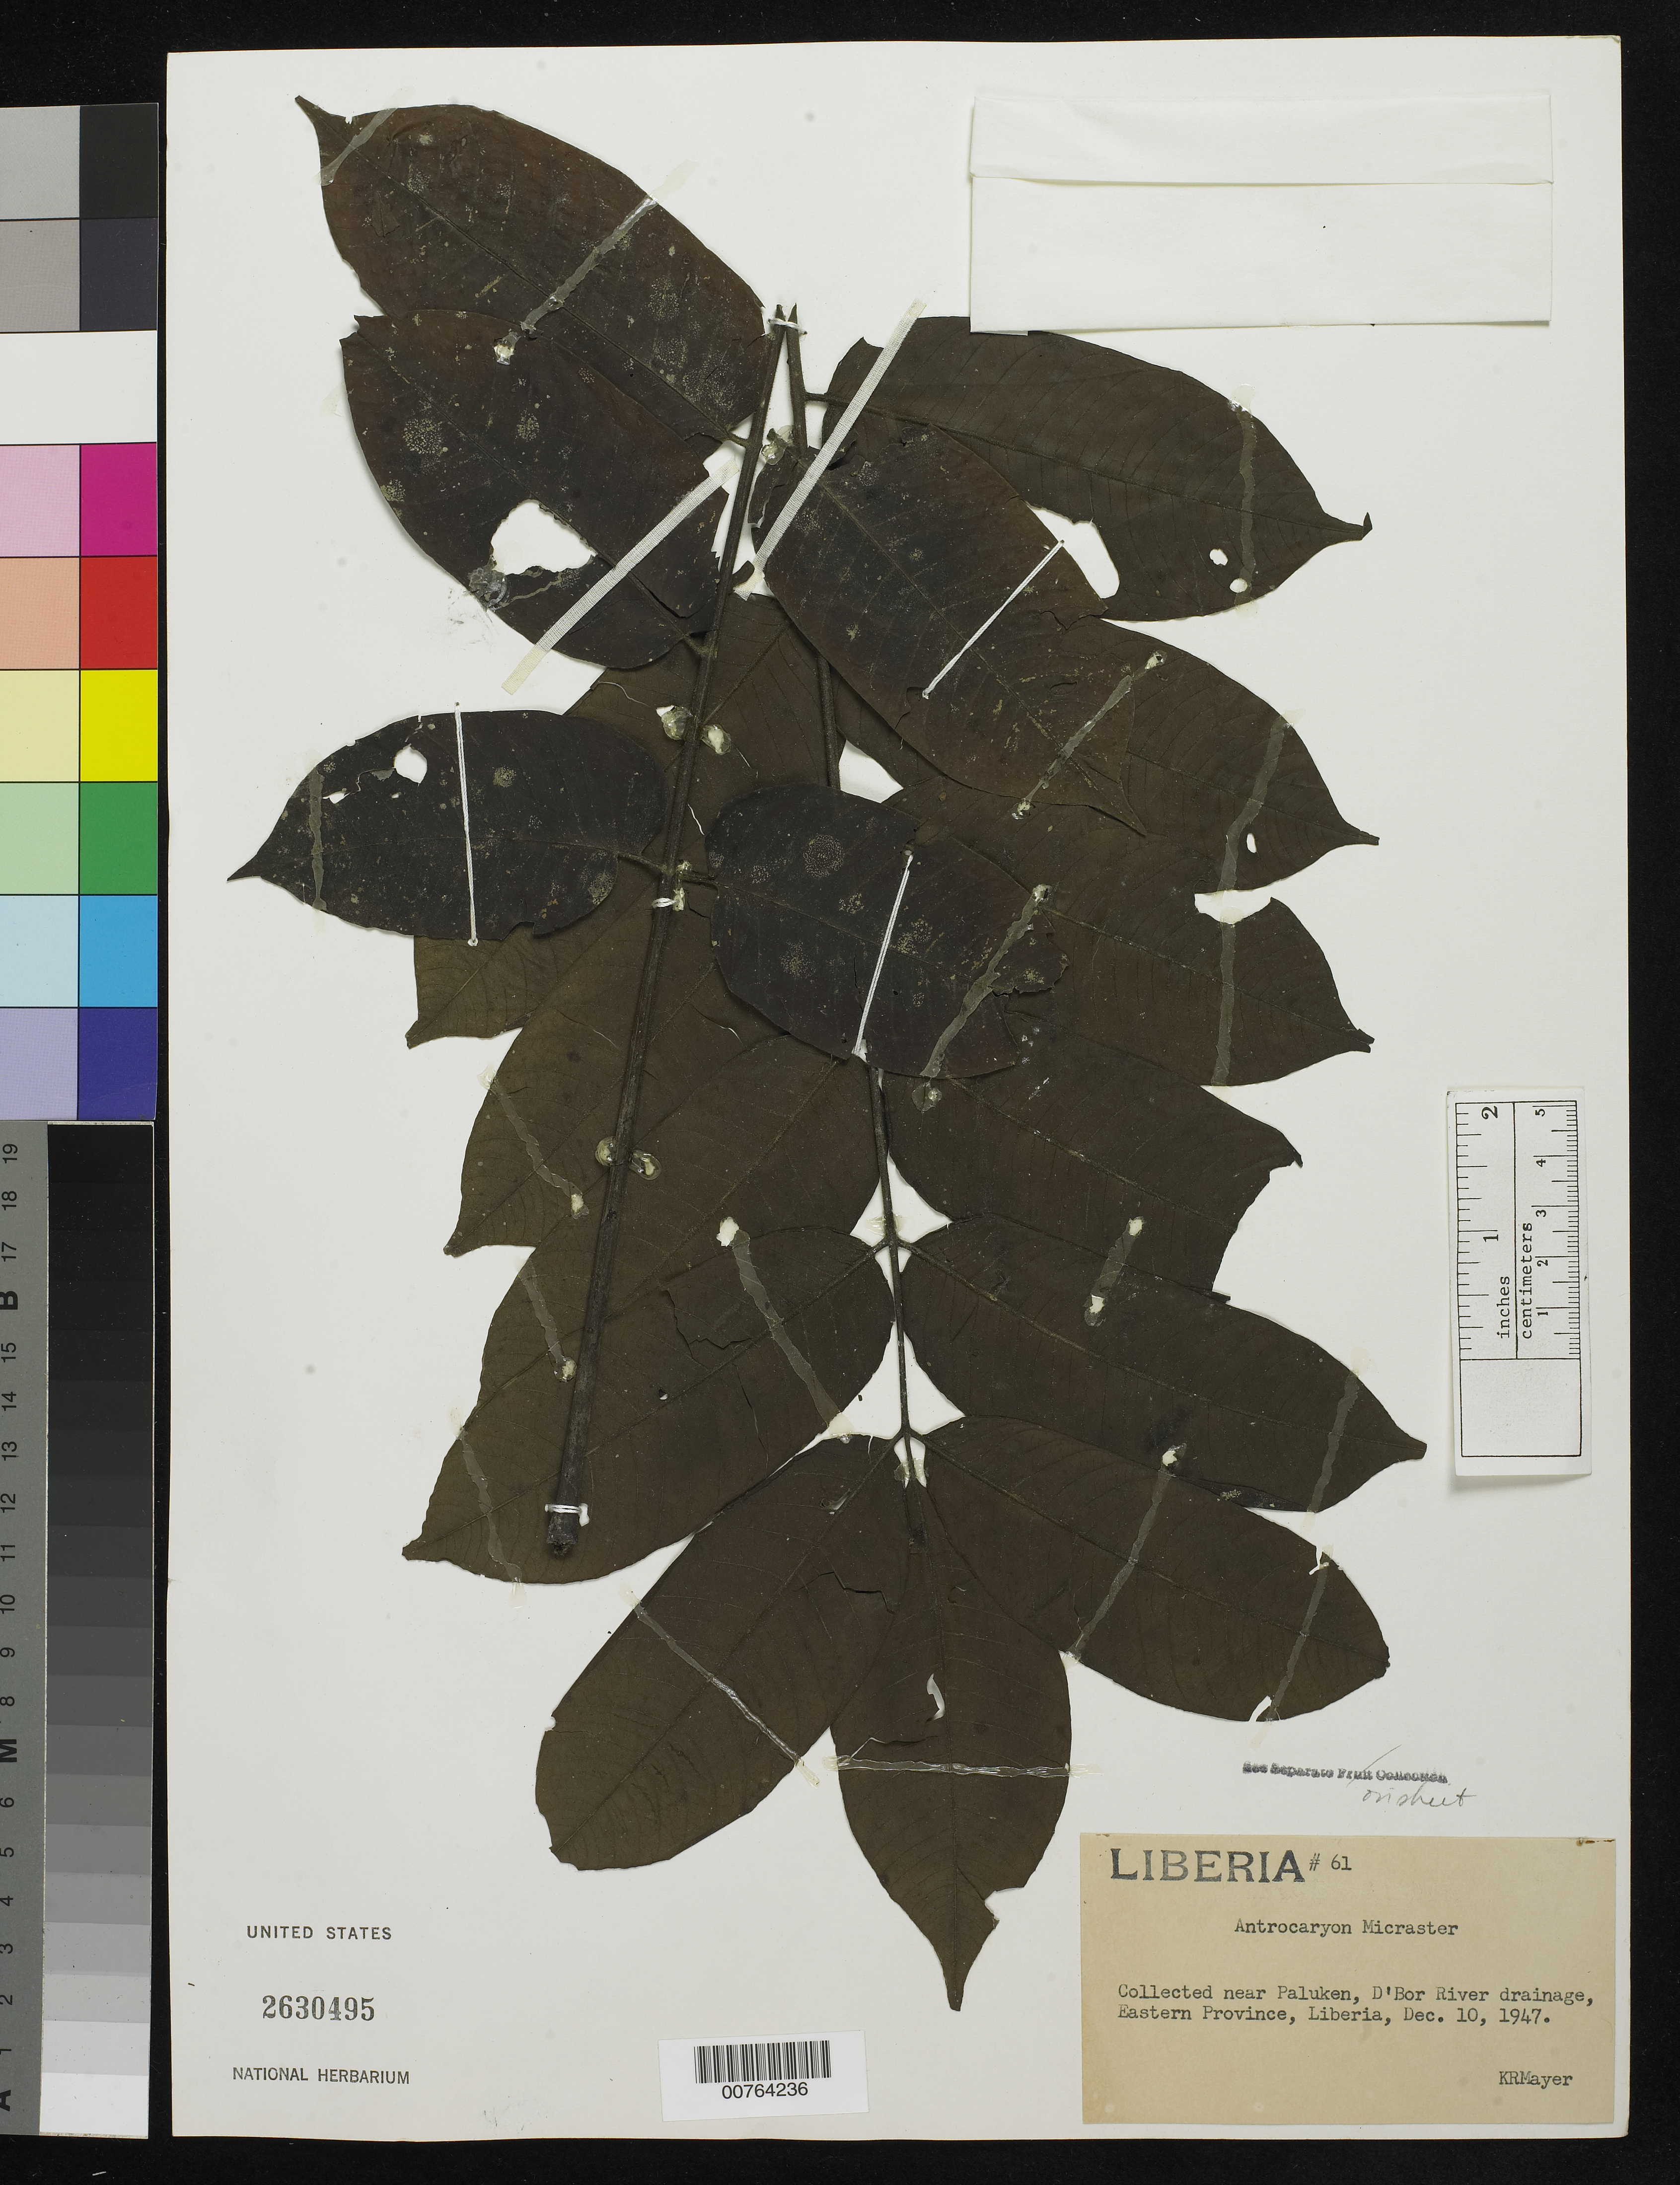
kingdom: Plantae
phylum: Tracheophyta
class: Magnoliopsida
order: Sapindales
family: Anacardiaceae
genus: Antrocaryon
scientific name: Antrocaryon micraster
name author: A. Chev. & Guill.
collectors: K. R. Mayer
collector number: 61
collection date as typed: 10 Dec 1947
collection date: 1947-12-10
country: Liberia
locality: Eastern Province: D'Bor River drainage, near Paluken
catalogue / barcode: US 2630495